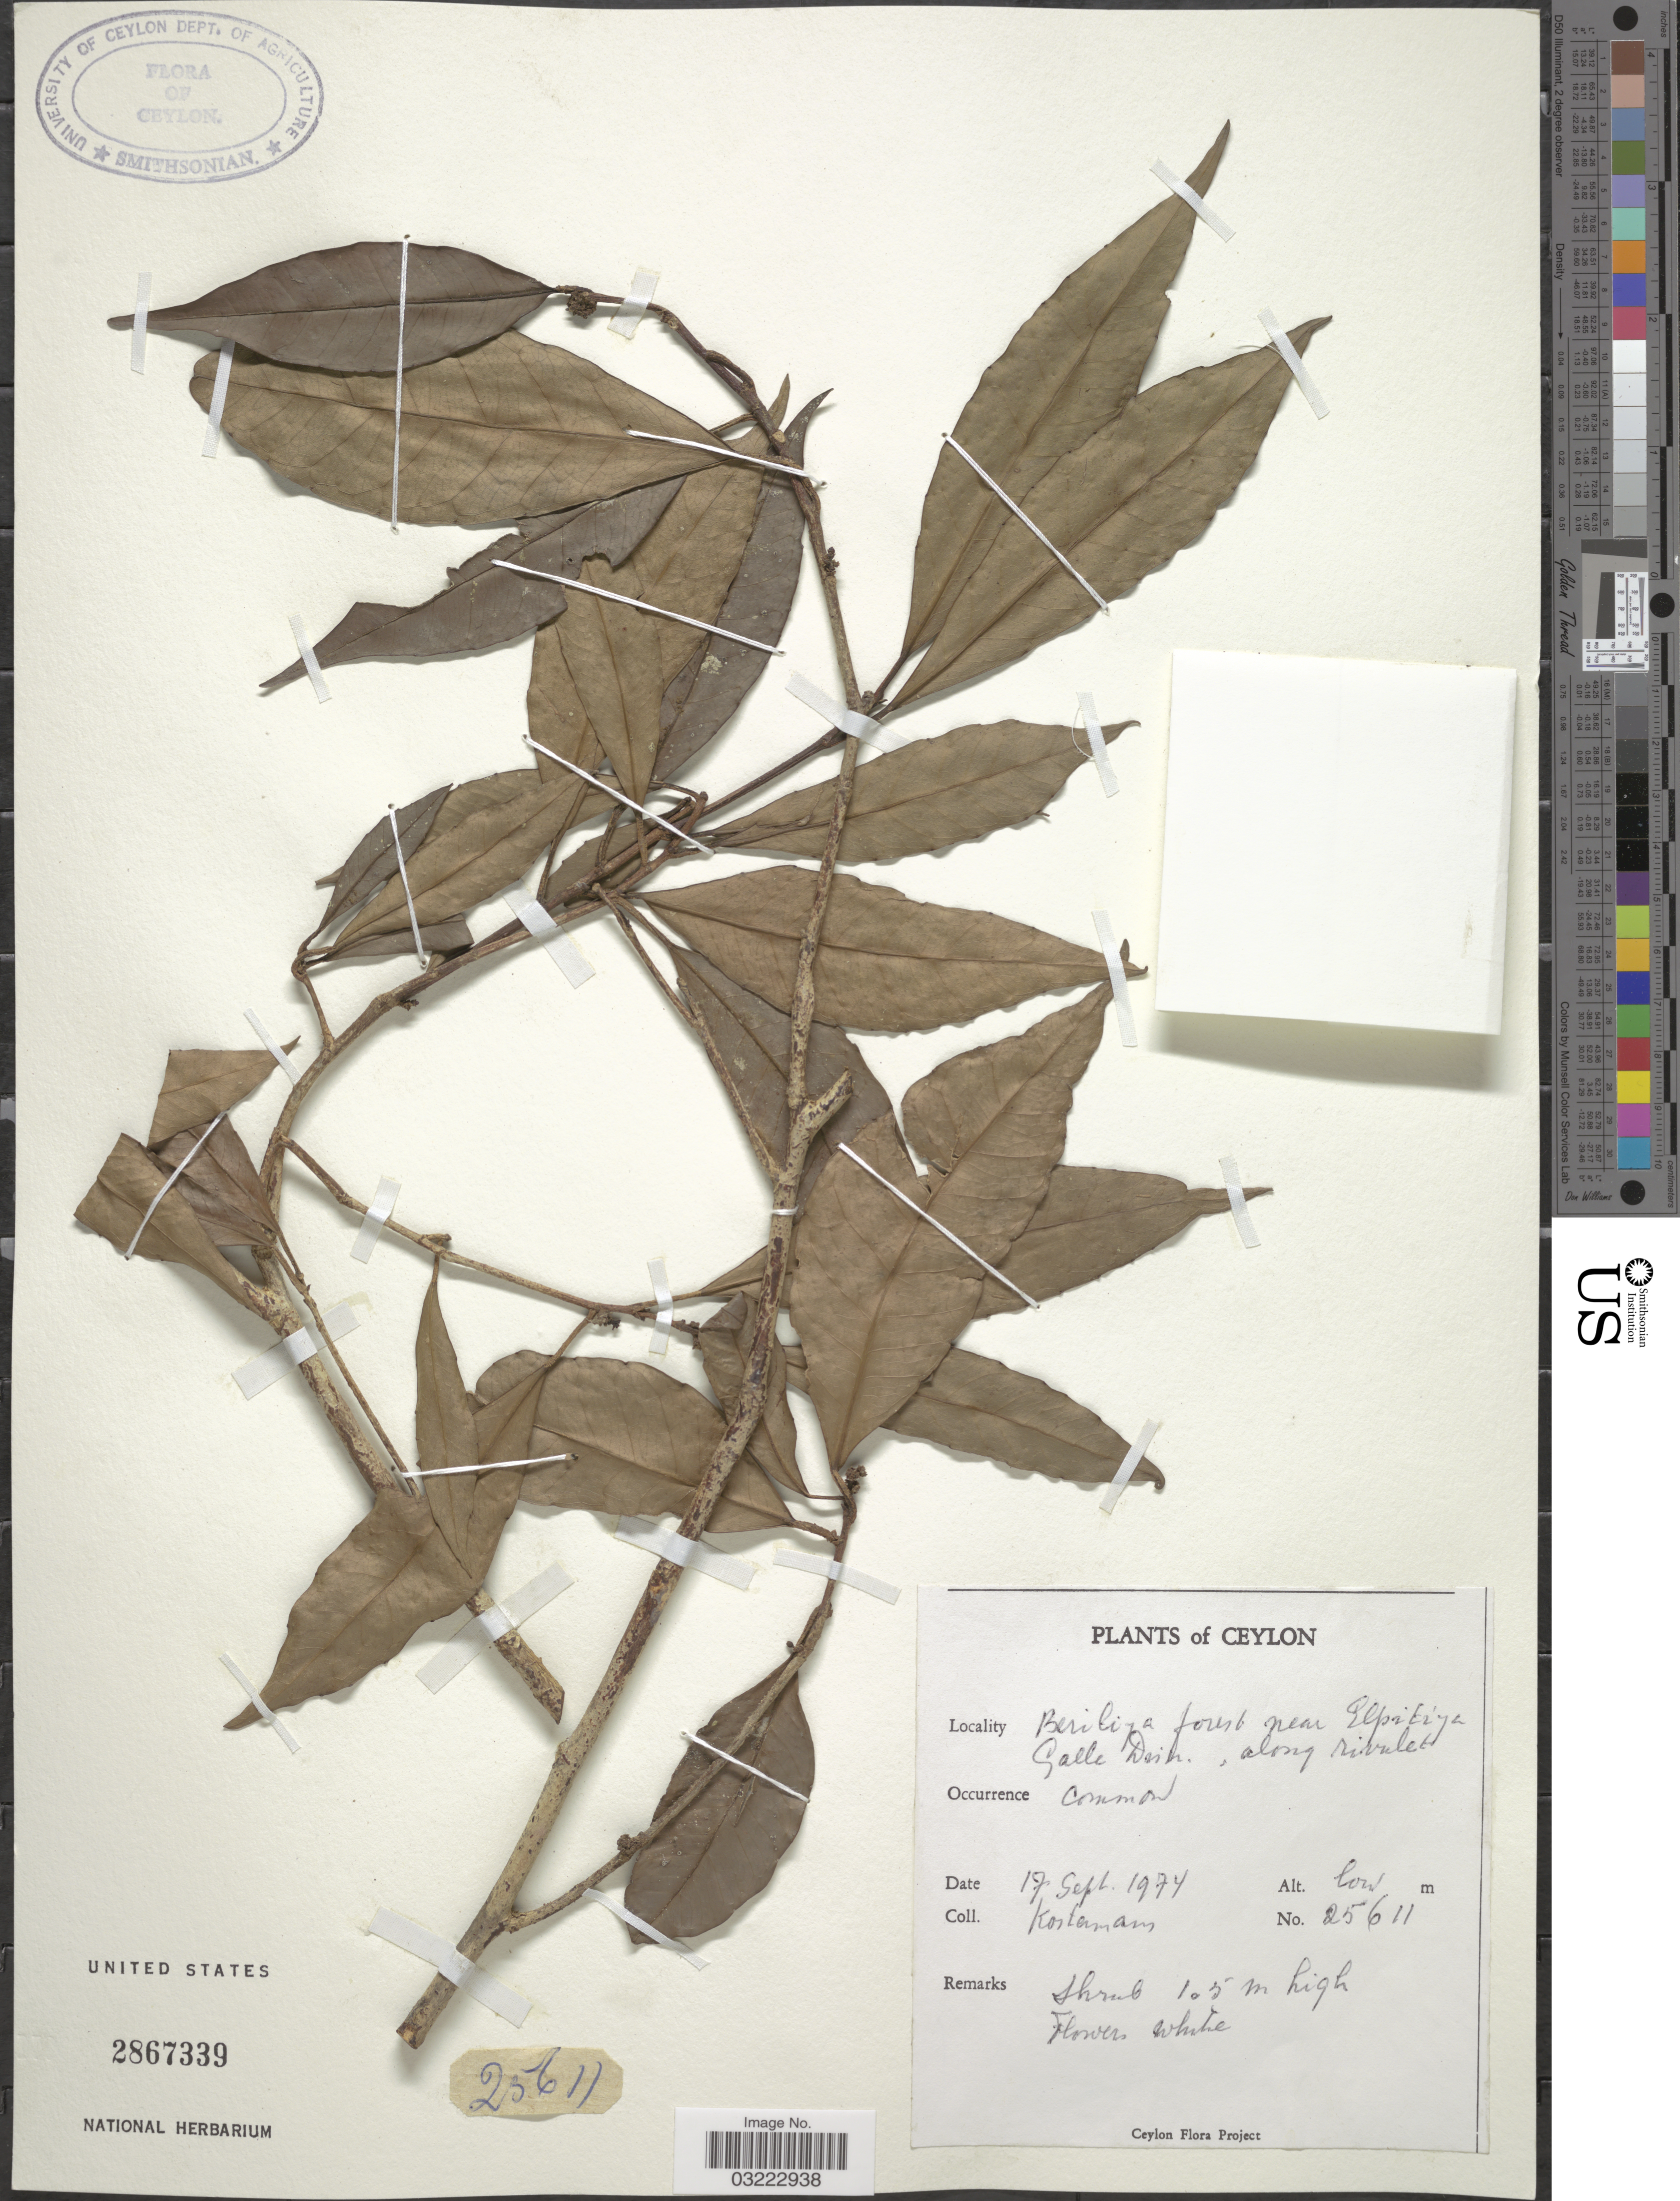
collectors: Kostermans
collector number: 25611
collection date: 1974-09-17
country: Sri Lanka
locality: Ceylon. Beriliya forest near Elpitiya Galle Distr., along rivulet.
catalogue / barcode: US 2867339